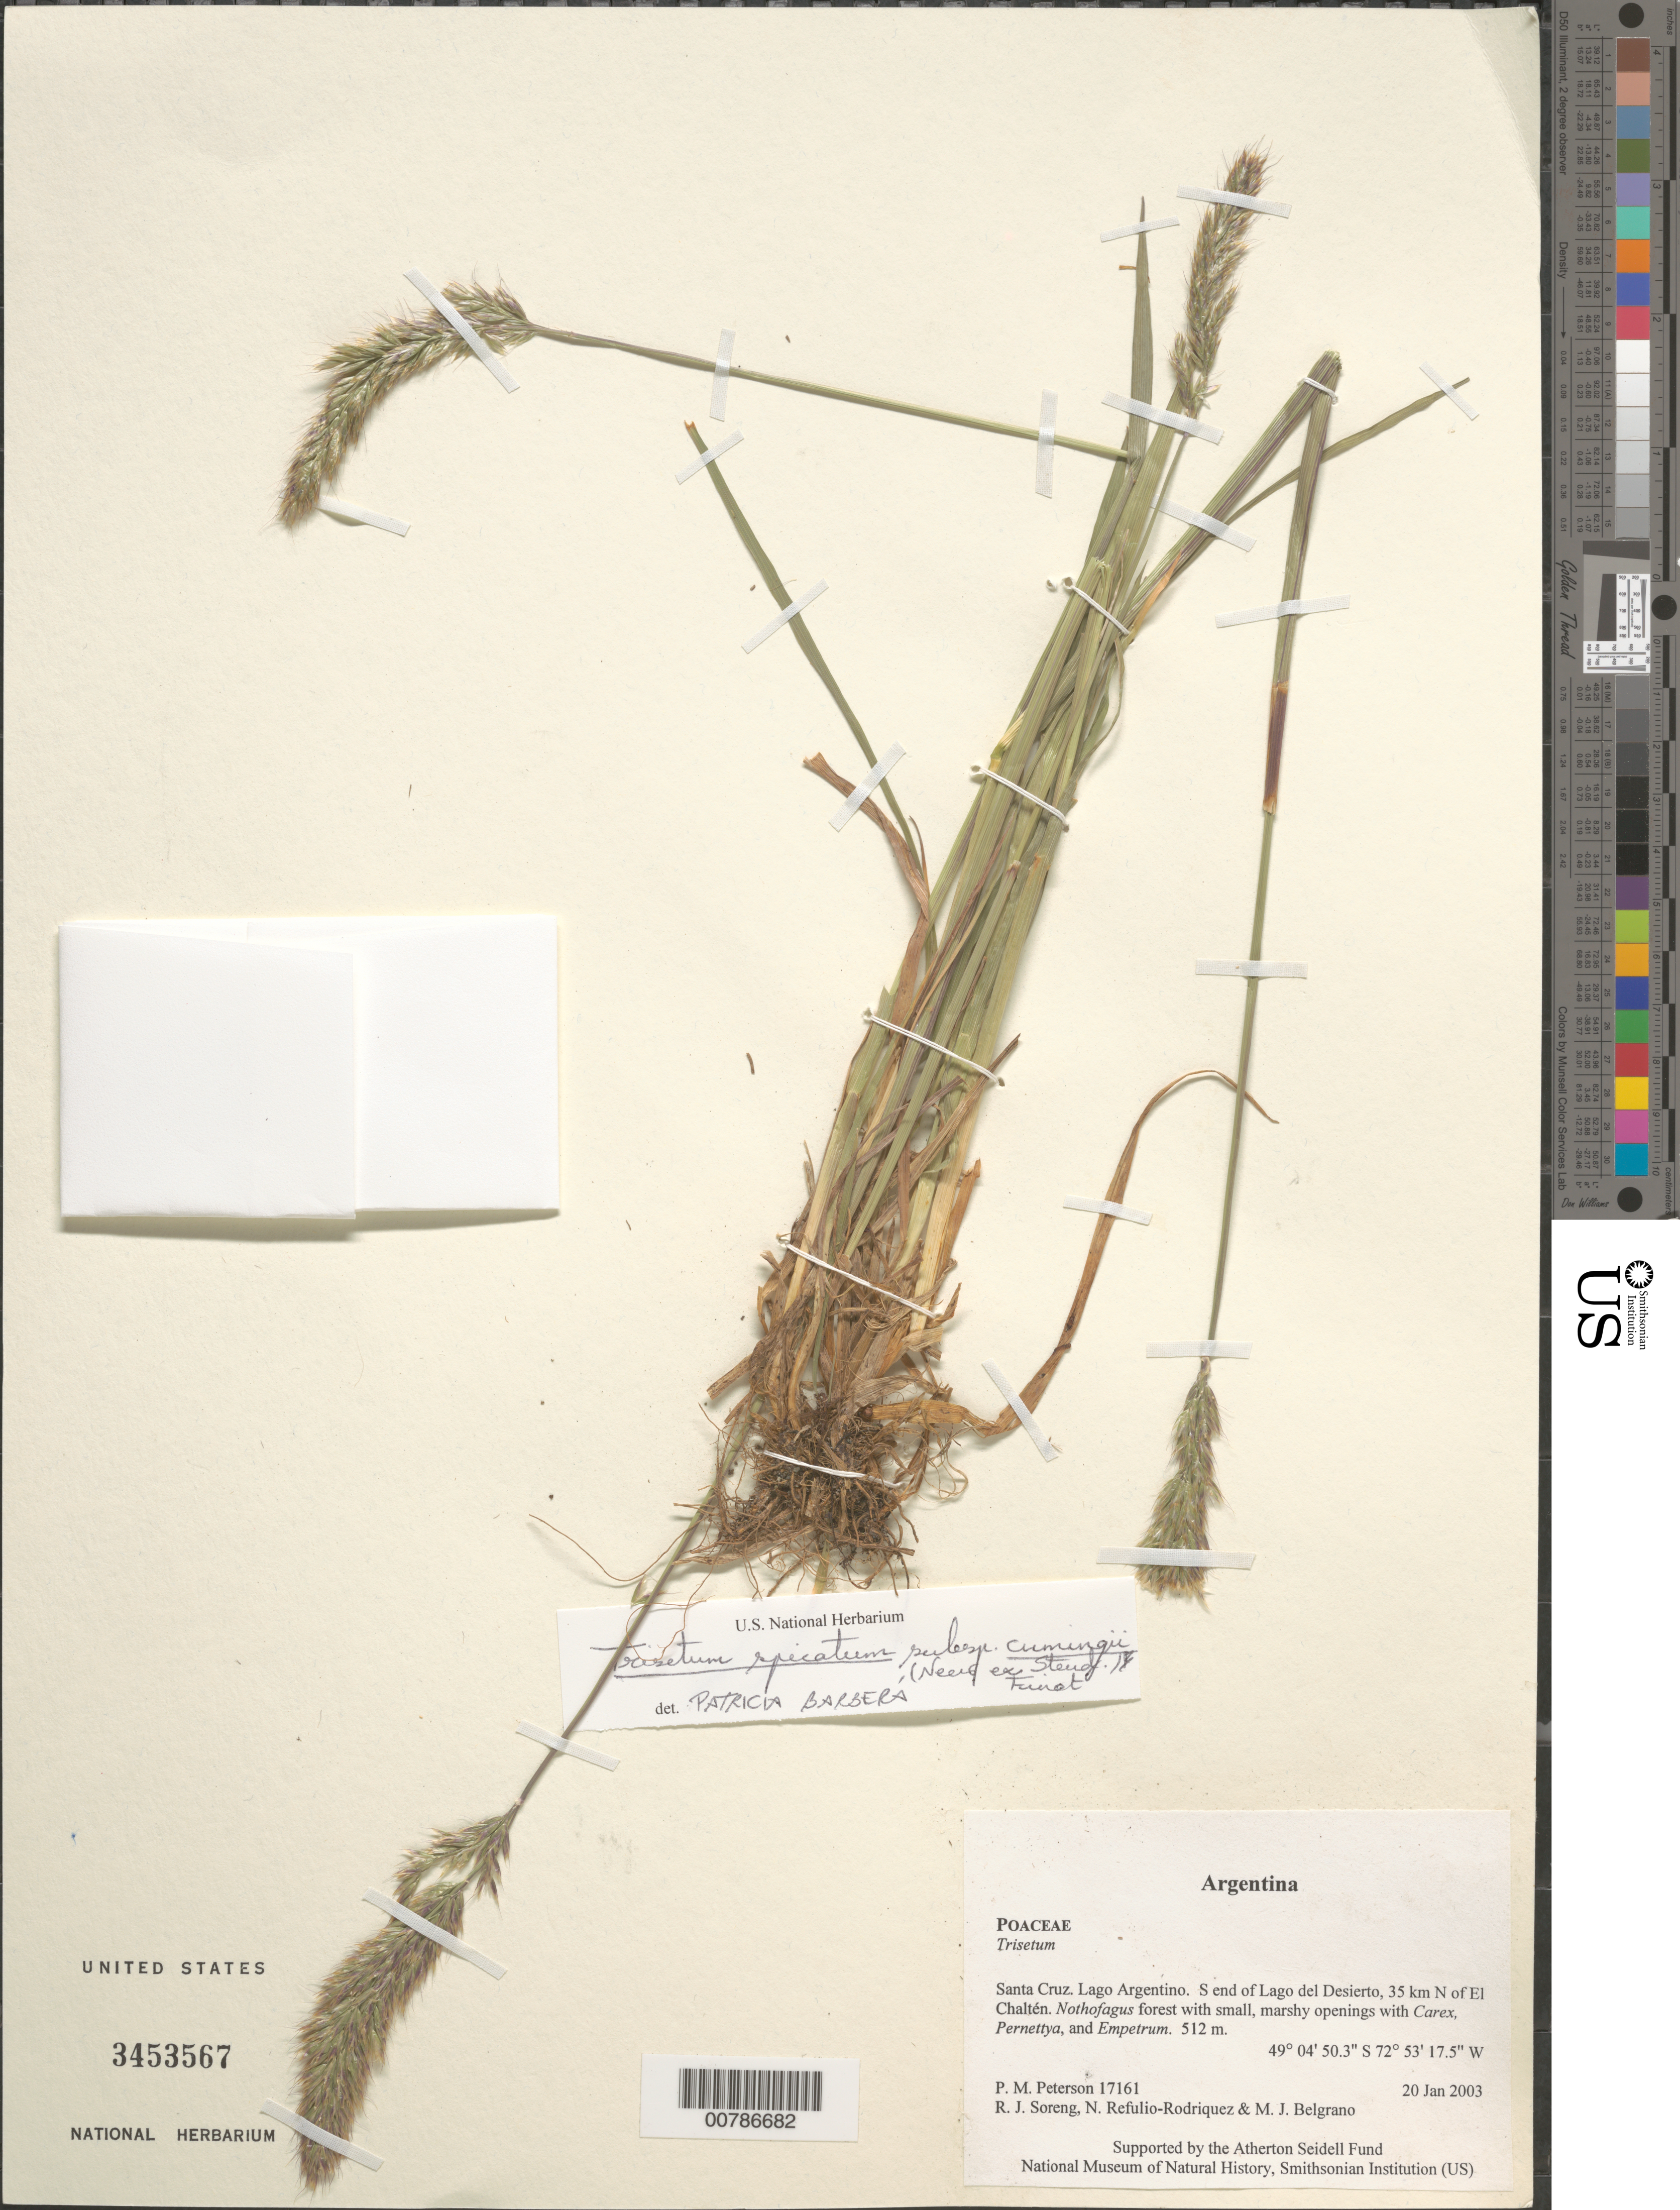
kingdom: Plantae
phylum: Tracheophyta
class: Liliopsida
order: Poales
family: Poaceae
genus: Koeleria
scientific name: Koeleria spicata subsp. cumingii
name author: (Nees) Barberá et al.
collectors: P. M. Peterson, R. J. Soreng, N. Refulio-Rodríguez & M. Belgrano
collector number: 17161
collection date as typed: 20 Jan 2003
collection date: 2003-01-20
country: Argentina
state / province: Santa Cruz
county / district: Lago Argentino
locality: S end of Lago del Desierto, 35 km N of El Chaltén. Nothofagus forest with small, marshy openings with Carex, Pernettya, and Empetrum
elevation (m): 512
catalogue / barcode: US 3453567